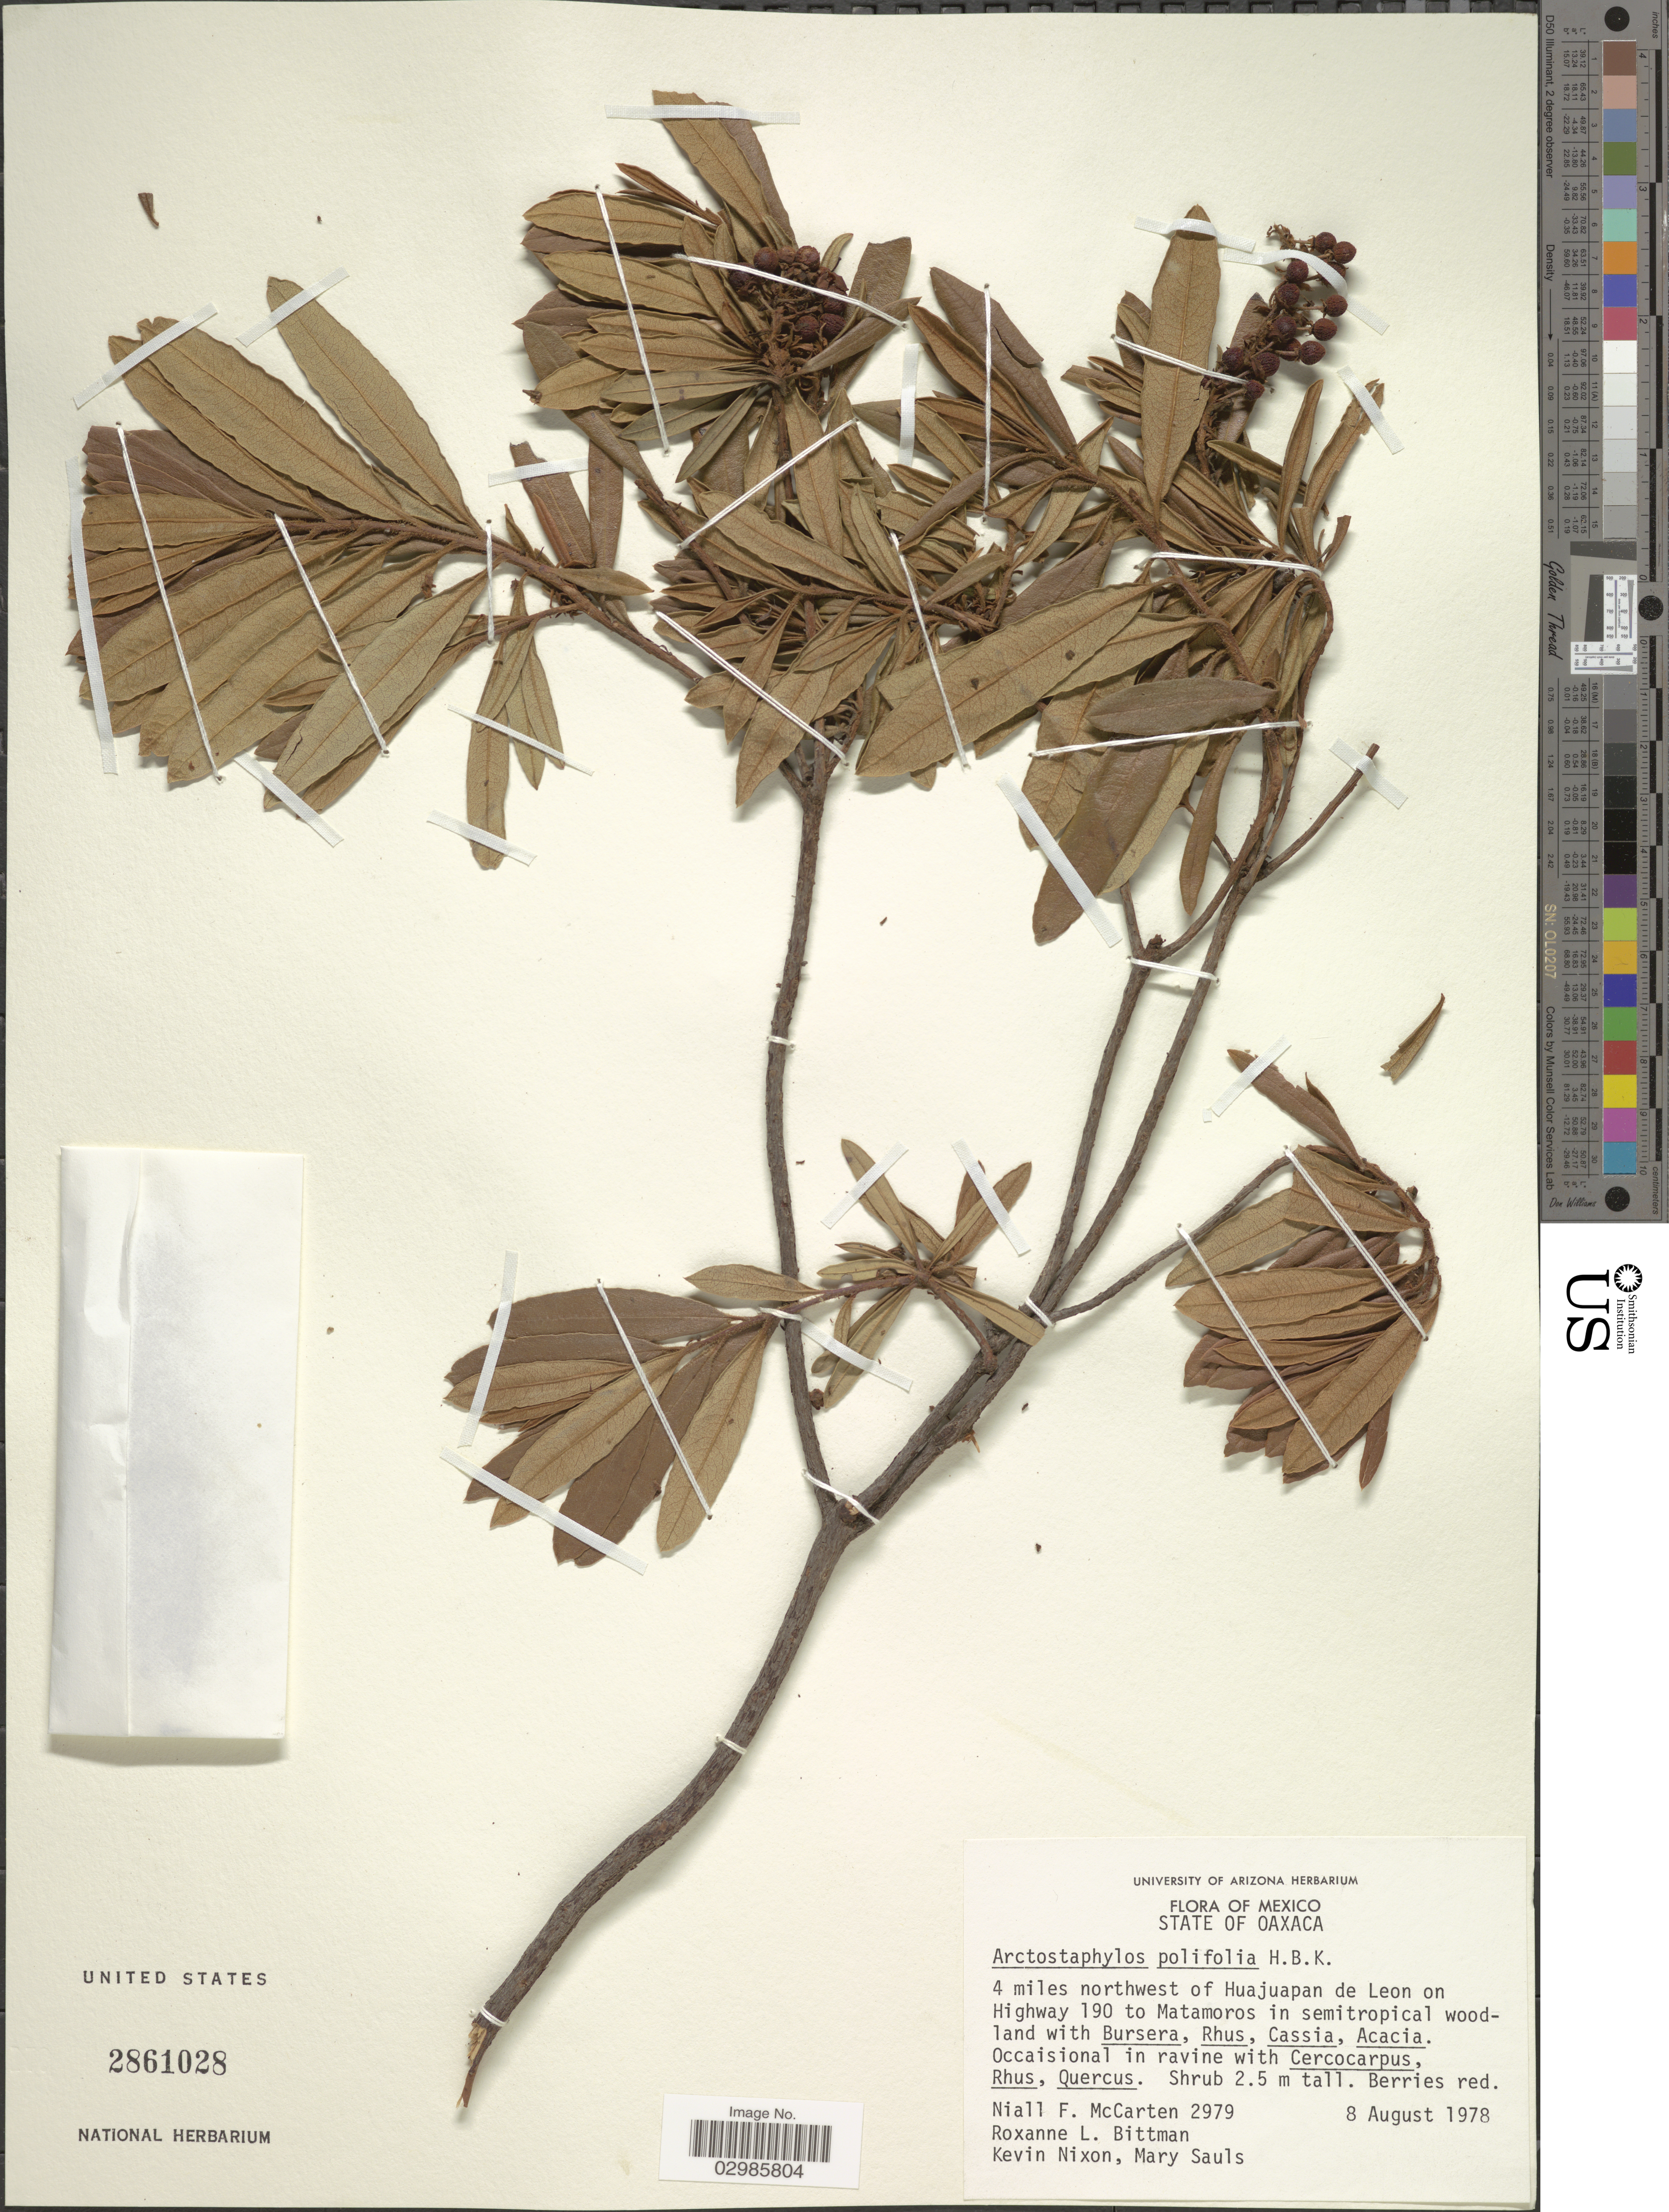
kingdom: Plantae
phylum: Tracheophyta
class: Magnoliopsida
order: Ericales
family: Ericaceae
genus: Comarostaphylis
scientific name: Comarostaphylis polifolia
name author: (Kunth) Zucc. ex Klotzsch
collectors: N. McCarten, R. Bittman, K. Nixon & M. Sauls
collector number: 2979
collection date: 1978-08-08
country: Mexico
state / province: Oaxaca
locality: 4 miles northwest of Huajuapan de Leon on Highway 190 to Matamoros in semitropical.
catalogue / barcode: US 2861028